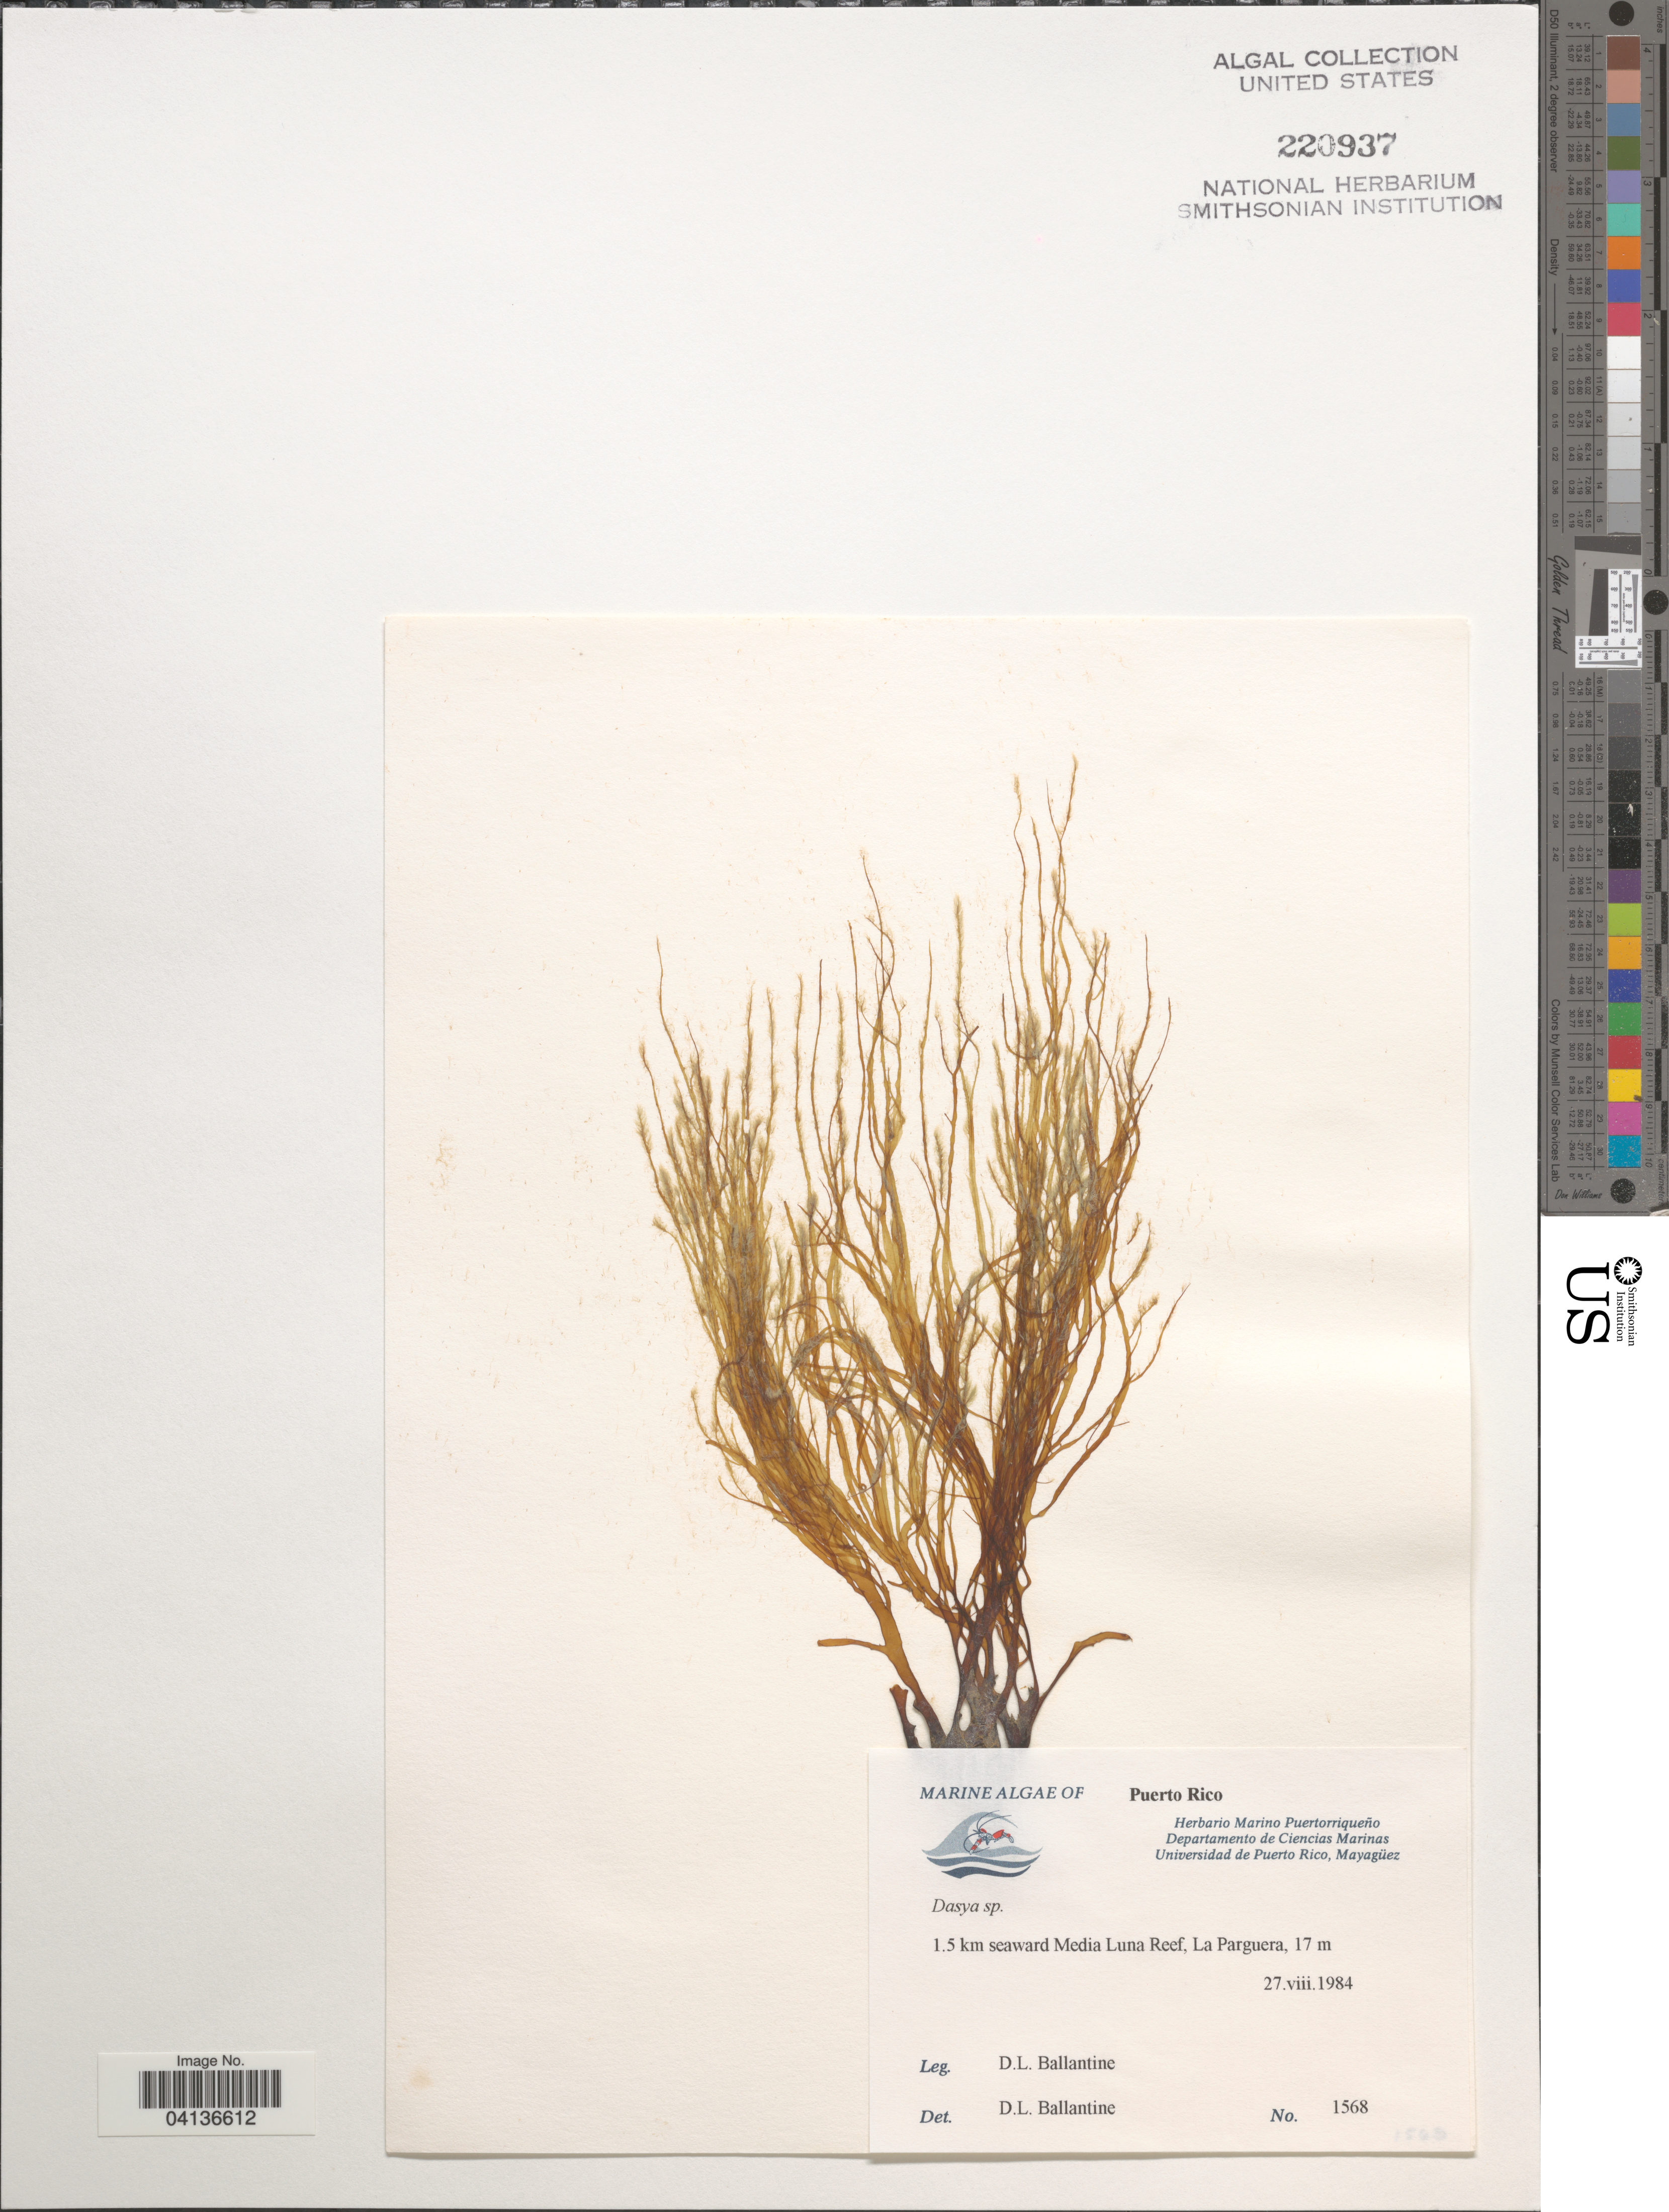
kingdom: Plantae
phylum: Rhodophyta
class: Florideophyceae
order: Ceramiales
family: Dasyaceae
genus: Dasya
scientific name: Dasya sp.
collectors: D.L. Ballantine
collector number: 1568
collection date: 1984-08-27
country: Puerto Rico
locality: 1.5 km seaward Media Luna Reef, La Parguera.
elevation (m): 17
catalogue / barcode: US 220937